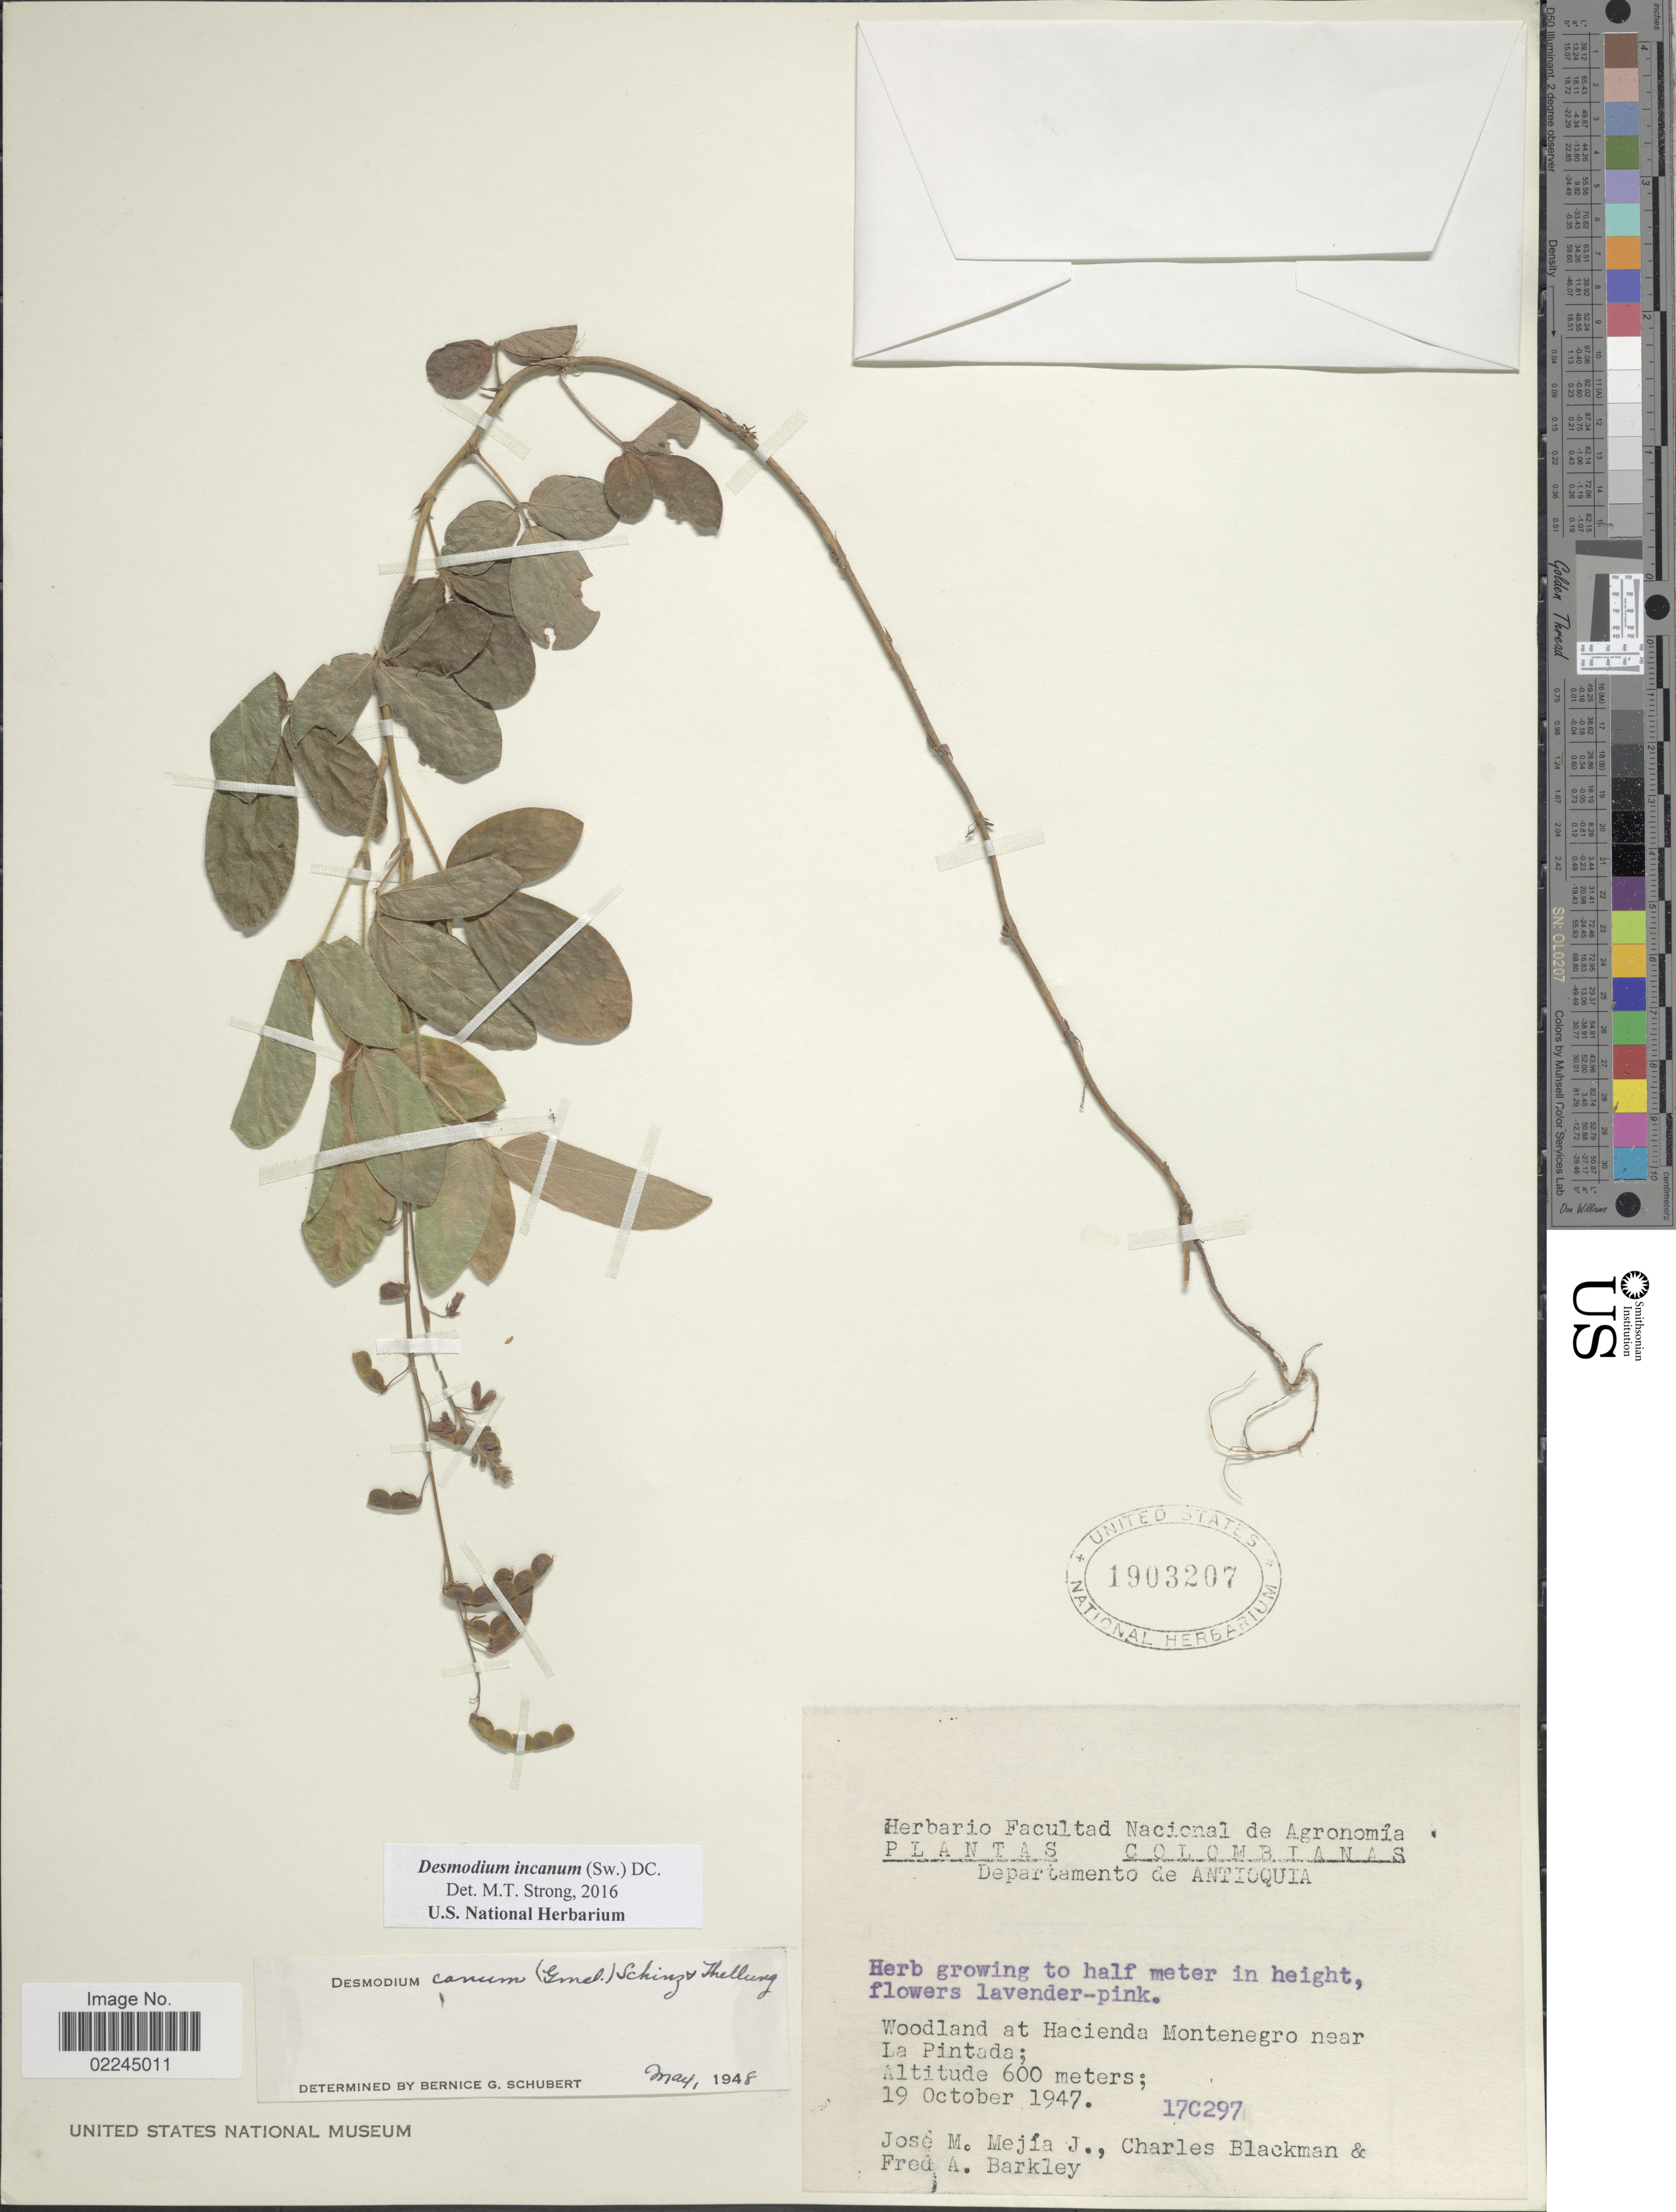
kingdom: Plantae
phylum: Tracheophyta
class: Magnoliopsida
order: Fabales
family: Fabaceae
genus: Desmodium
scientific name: Desmodium incanum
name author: (Sw.) DC.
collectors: J. M. Mejia Jaramillo, C. Blackman & F. A. Barkley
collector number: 17C297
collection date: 1947-10-19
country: Colombia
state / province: Antioquia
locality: Woodland at Hacienda Montenegro near La Pintada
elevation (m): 600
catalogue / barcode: US 1903207